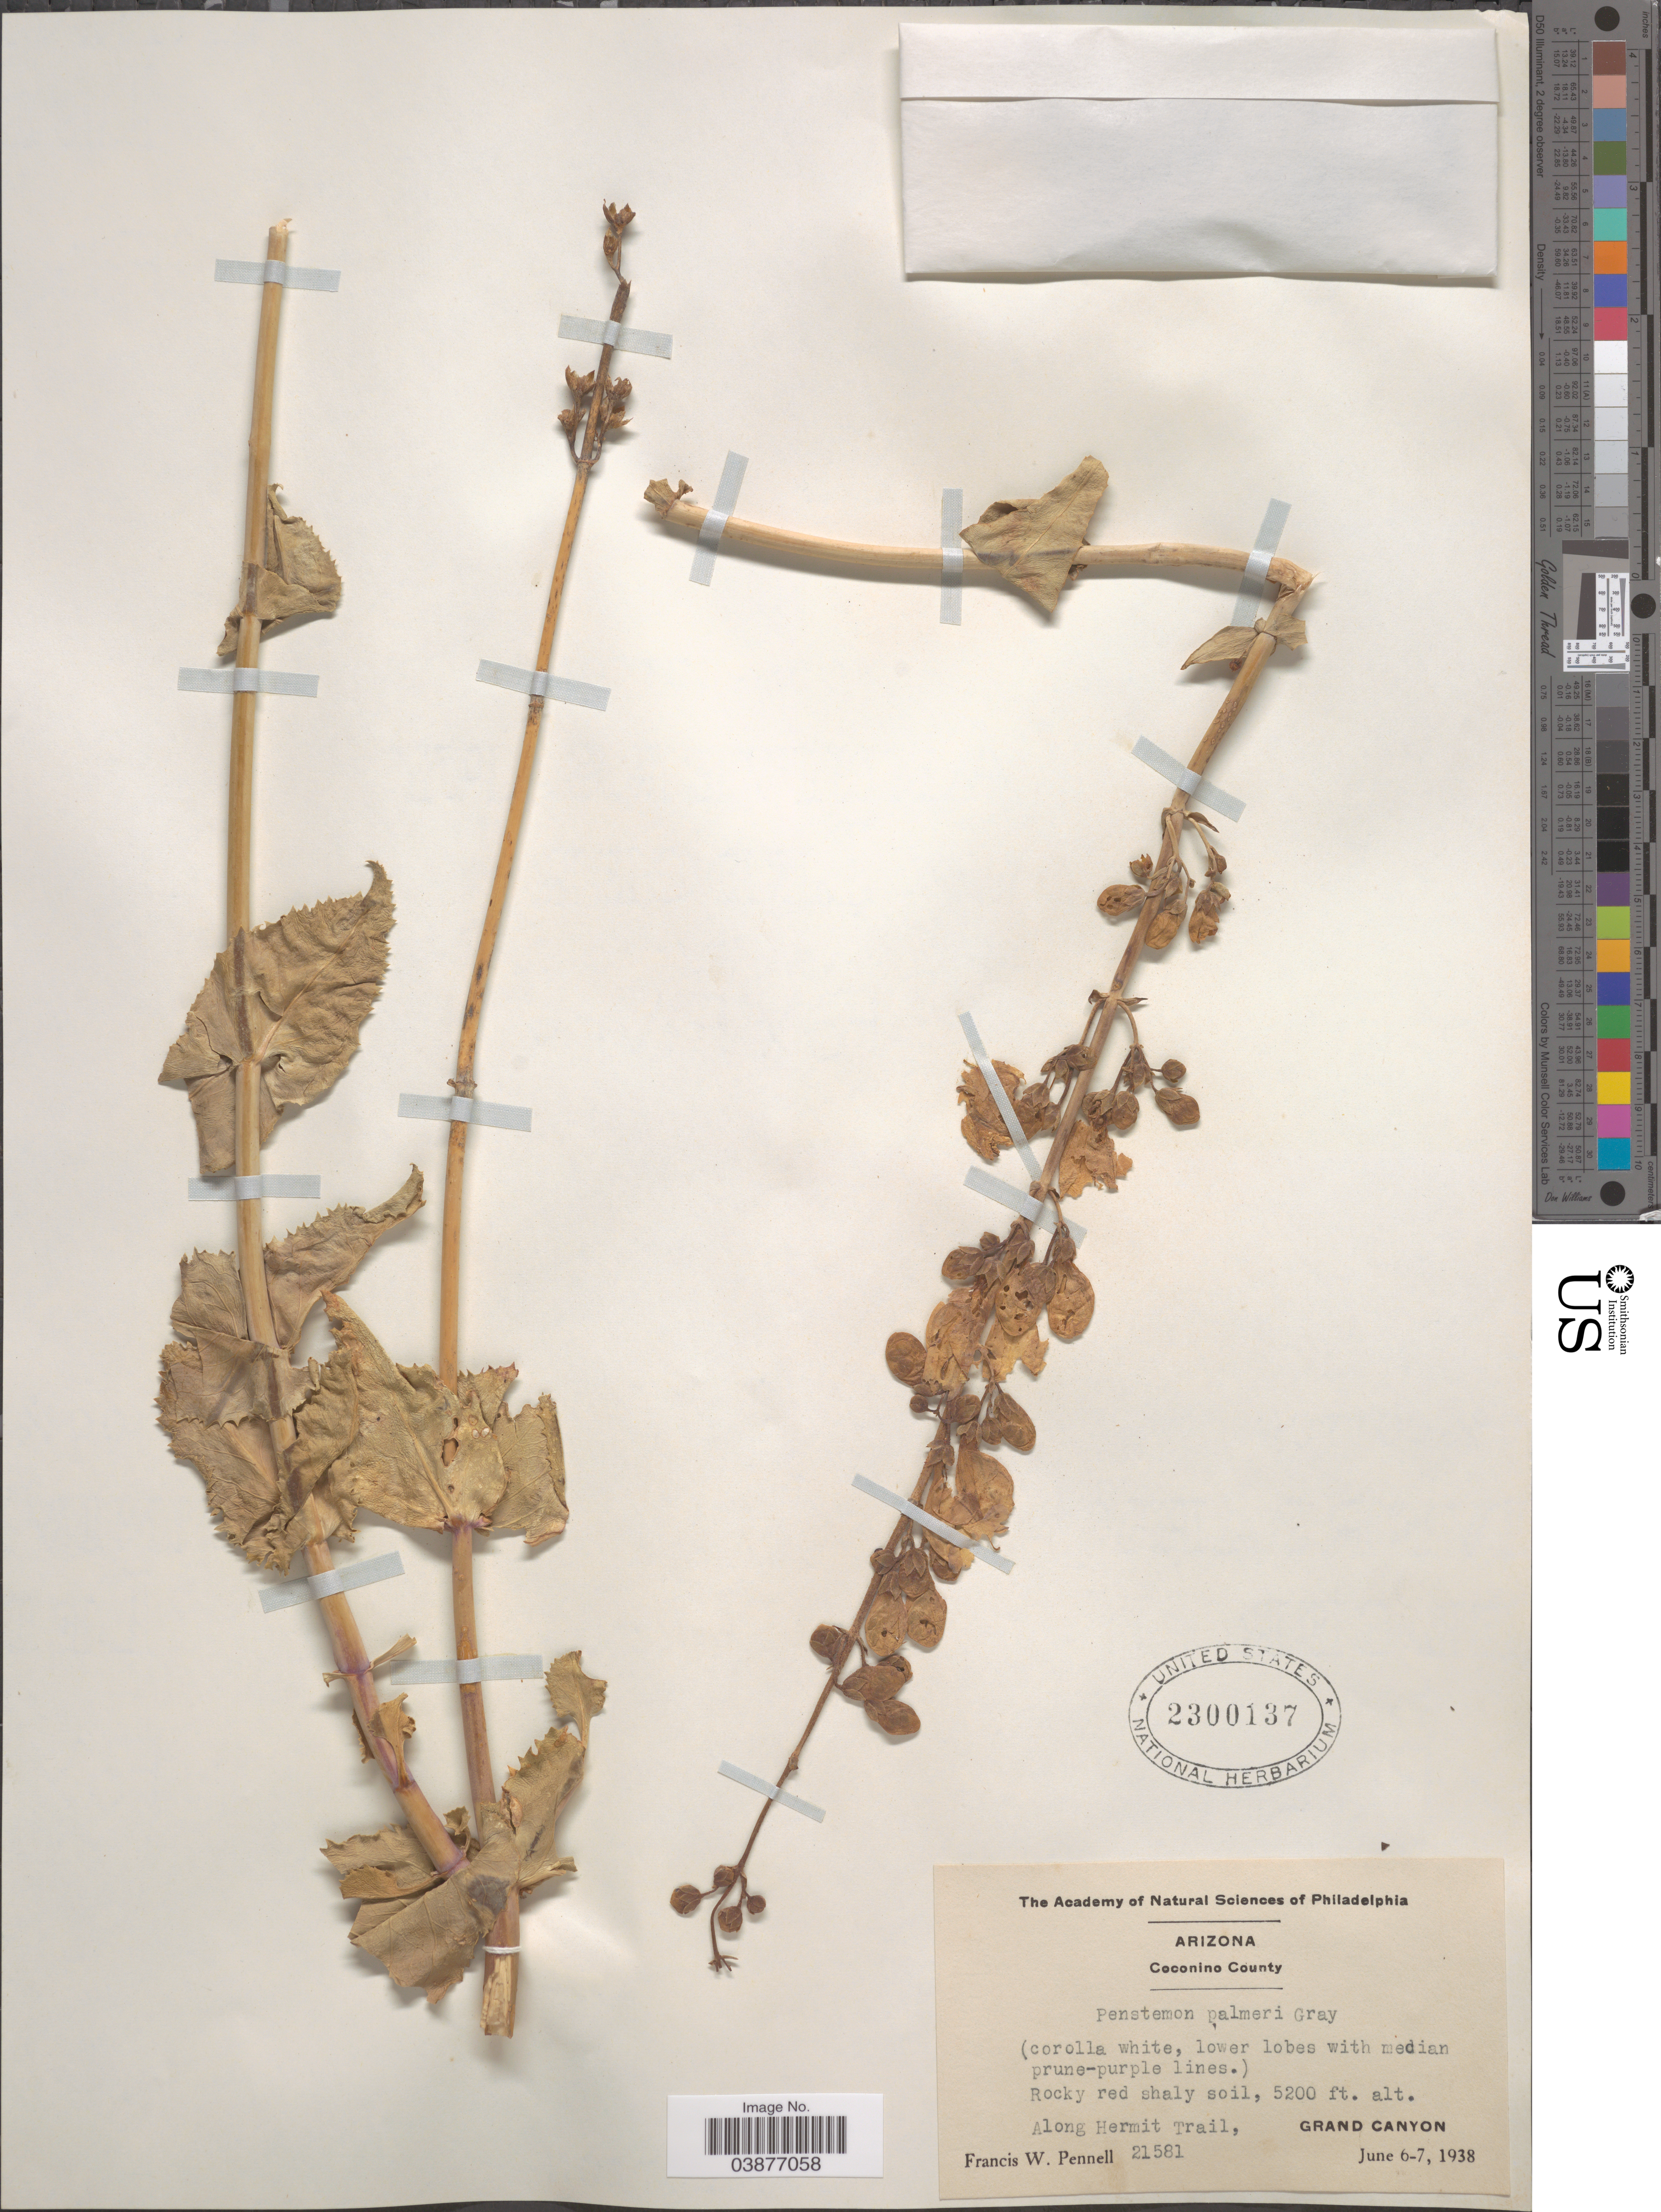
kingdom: Plantae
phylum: Tracheophyta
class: Magnoliopsida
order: Lamiales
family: Plantaginaceae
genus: Penstemon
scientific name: Penstemon palmeri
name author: A. Gray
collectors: F. W. Pennell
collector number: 21581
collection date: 1938-06-06/1938-06-07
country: United States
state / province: Arizona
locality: Coconino County. Along Hermit Trail, Grand Canyon.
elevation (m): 1585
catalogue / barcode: US 2300137